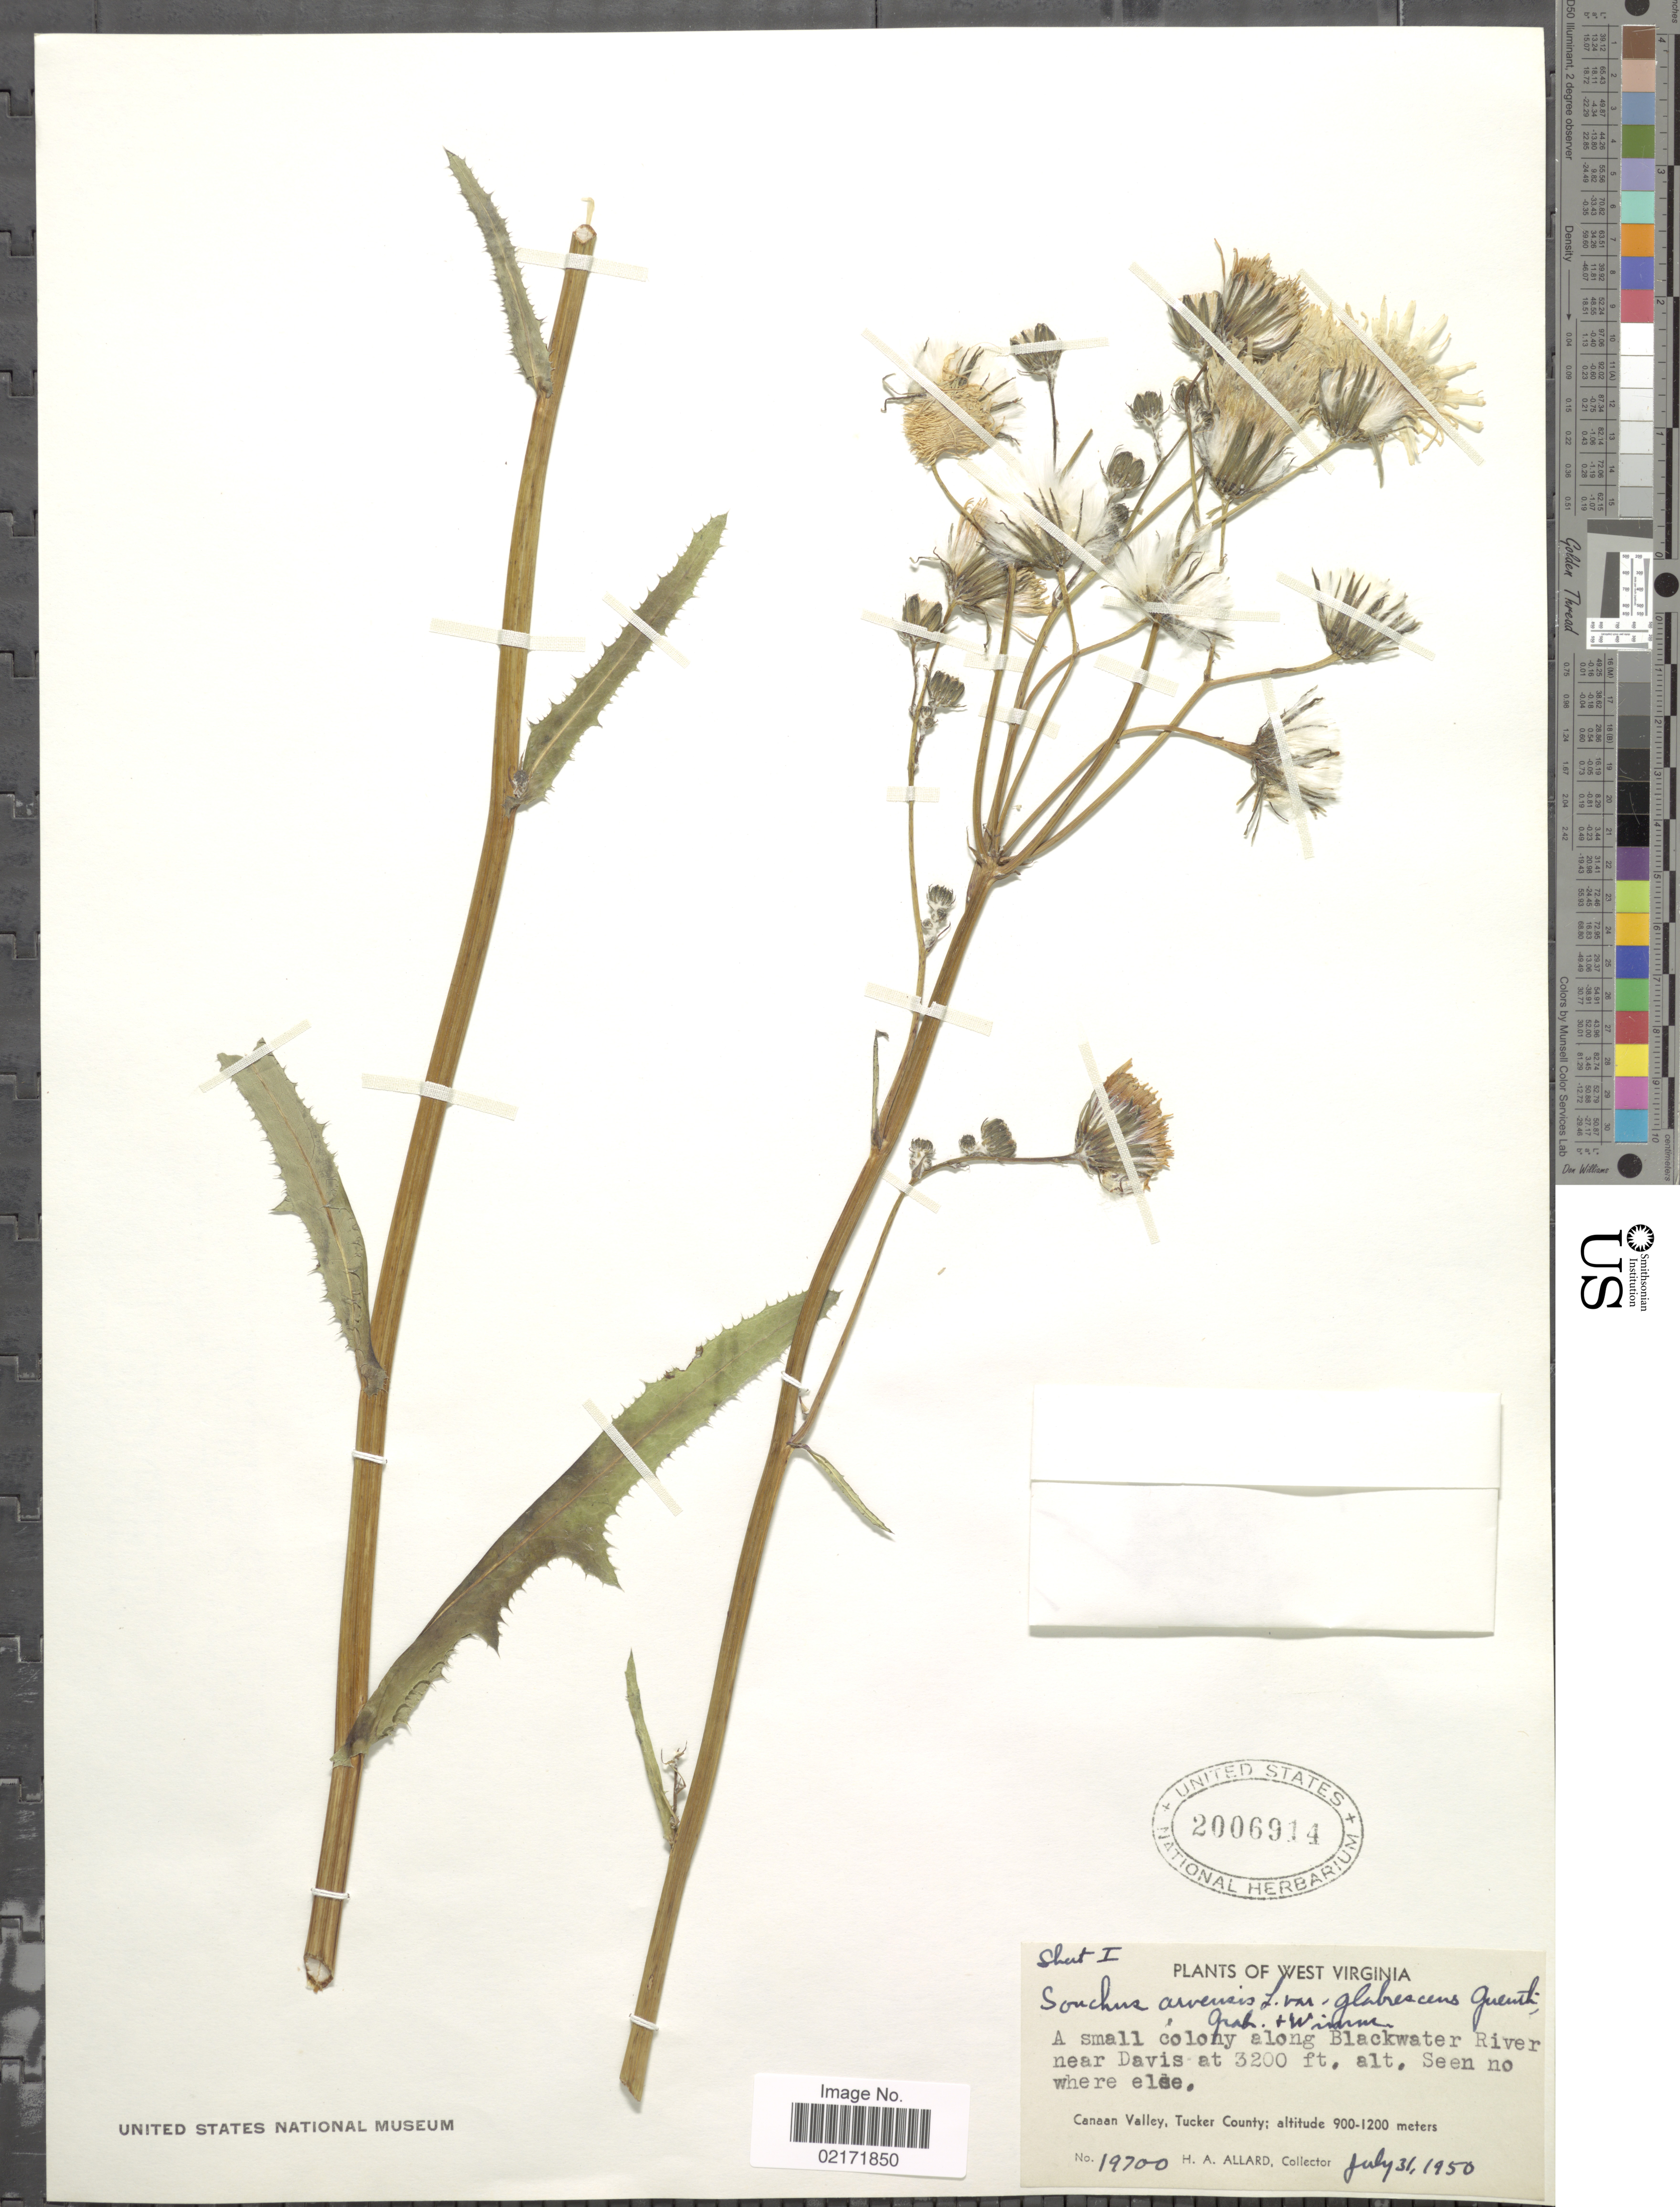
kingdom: Plantae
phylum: Tracheophyta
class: Magnoliopsida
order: Asterales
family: Asteraceae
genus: Sonchus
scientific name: Sonchus arvensis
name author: L.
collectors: H. A. Allard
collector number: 19700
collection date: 1950-07-31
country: United States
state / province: West Virginia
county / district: Tucker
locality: A small colony along Blackwater River near Davis, Canaan Valley, Tucker County.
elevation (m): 975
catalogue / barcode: US 2006914